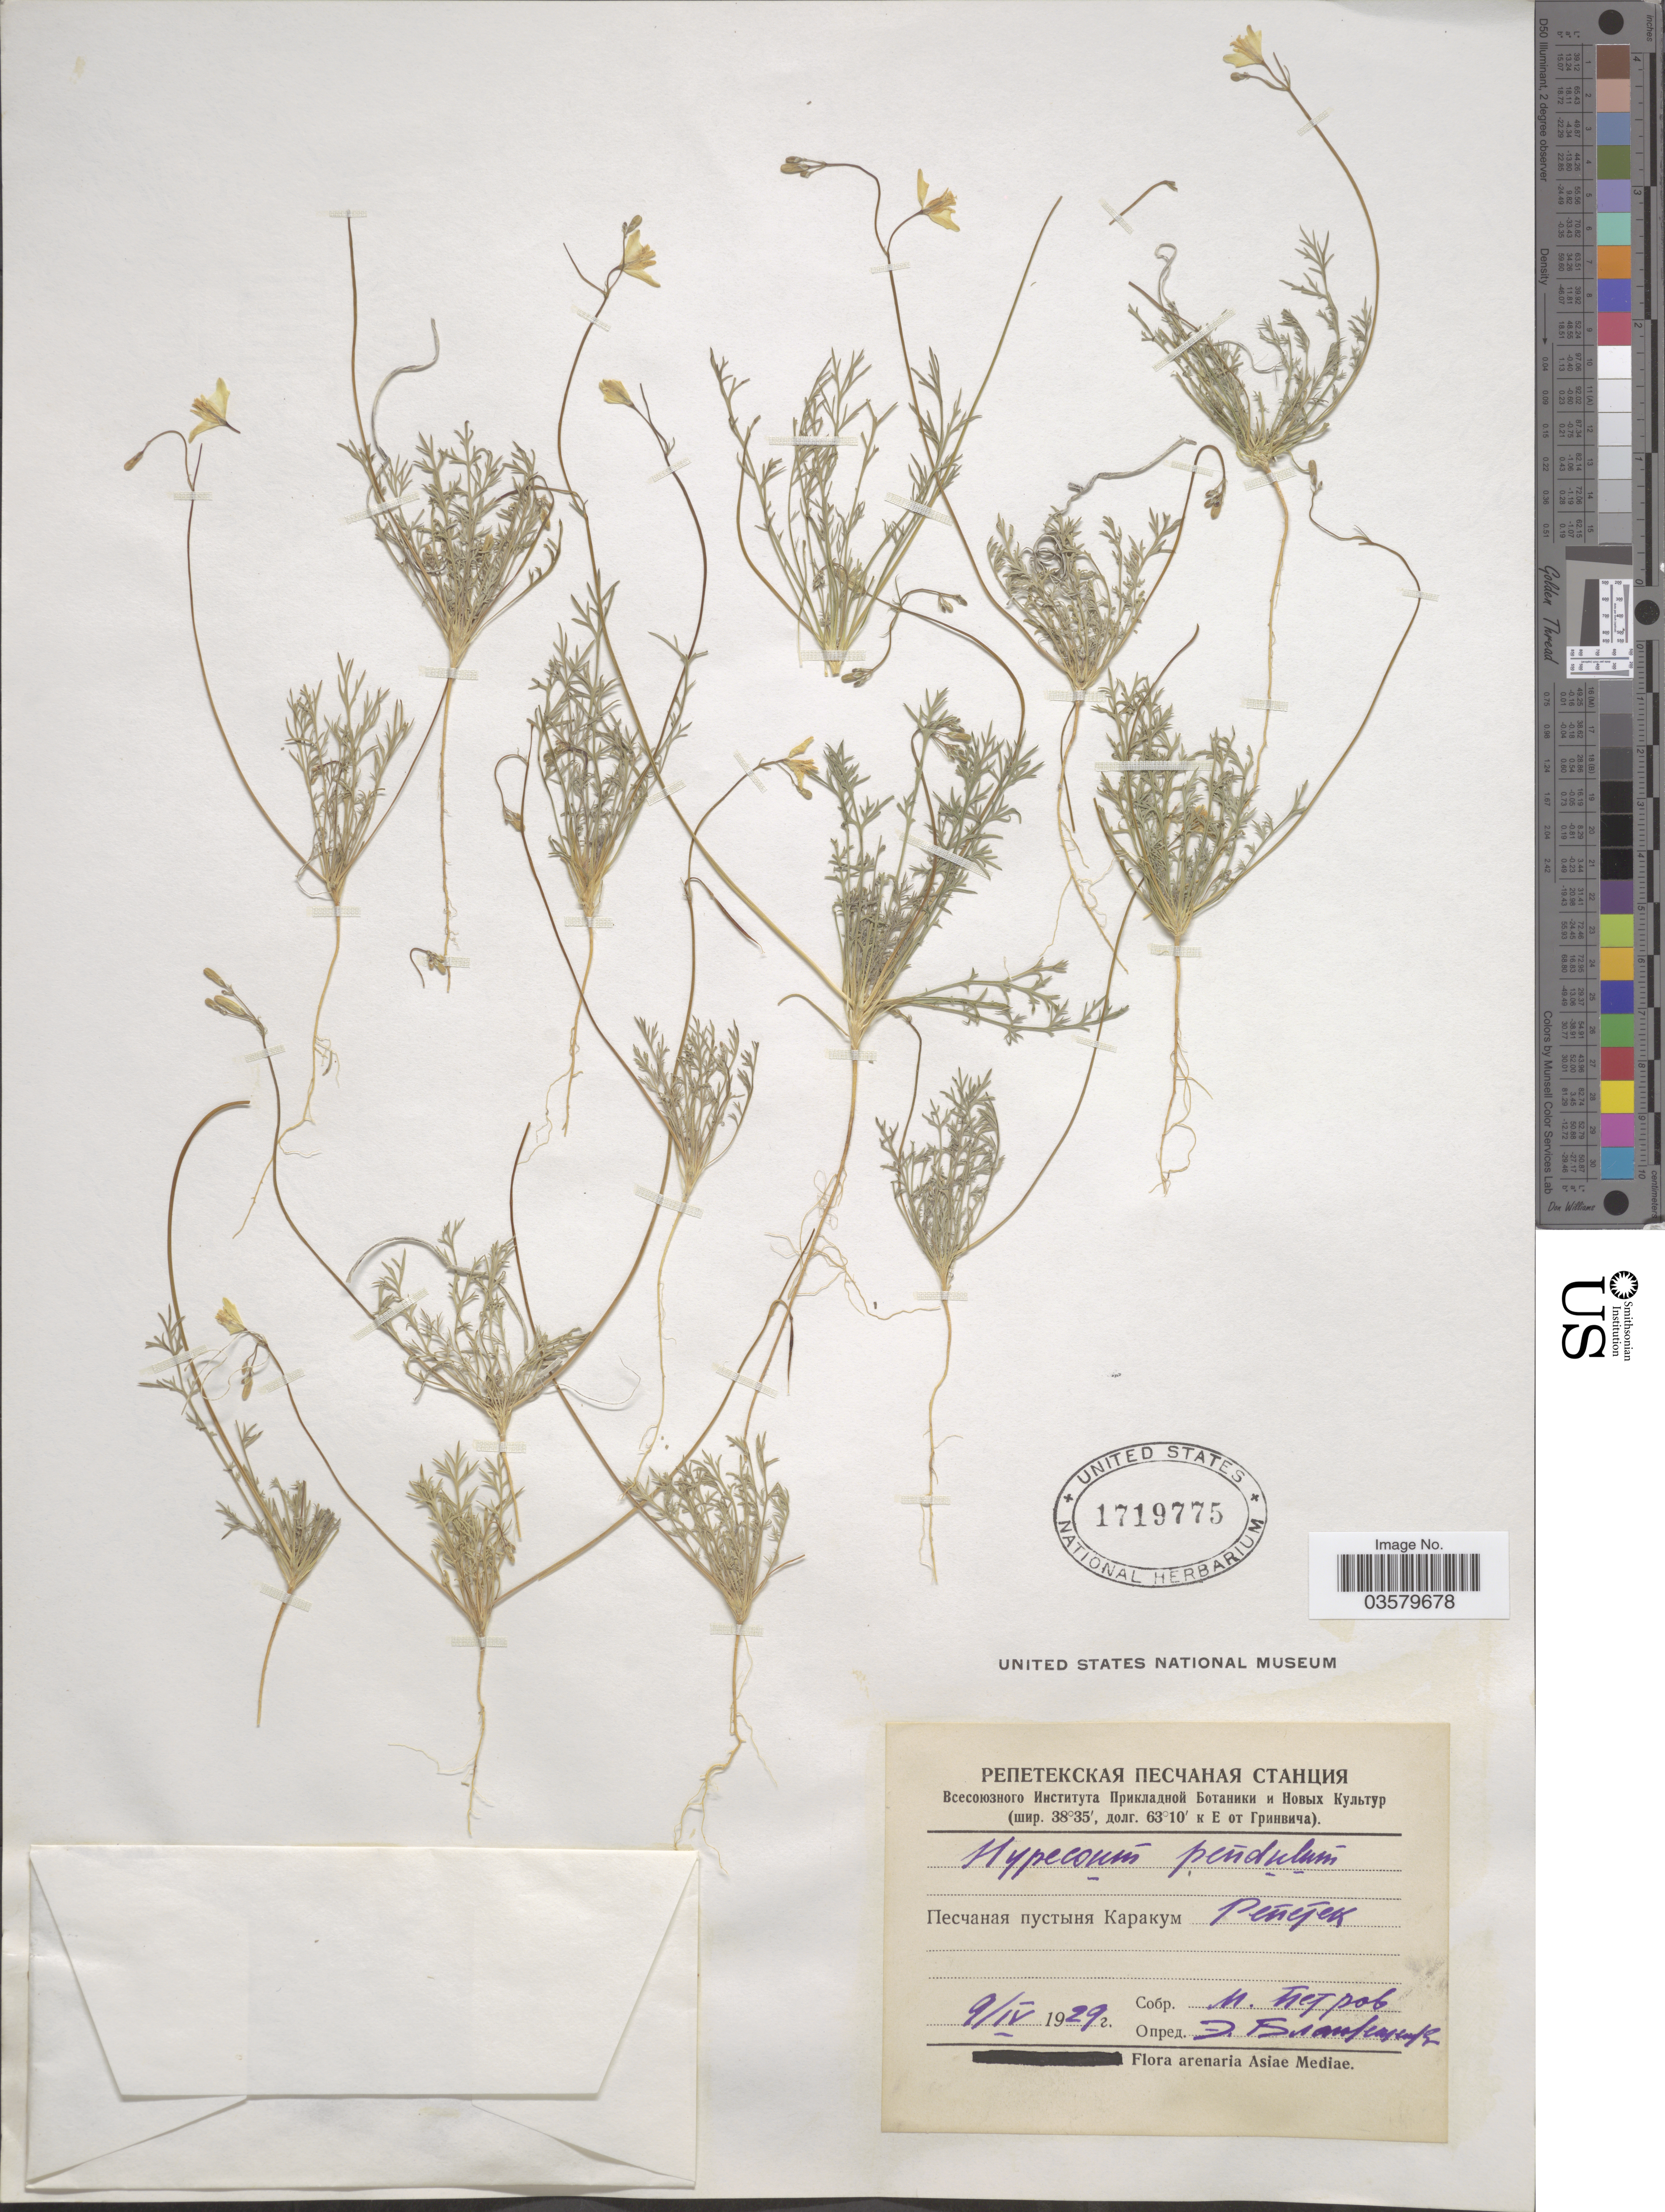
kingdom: Plantae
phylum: Tracheophyta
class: Magnoliopsida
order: Ranunculales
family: Papaveraceae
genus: Hypecoum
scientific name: Hypecoum pendulum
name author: L.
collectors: M. Petrov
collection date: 1929-04-09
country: Turkmenistan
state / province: Lebap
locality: Karakum Desert, Repetek. Arenaria Asiae Mediae.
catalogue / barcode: US 1719775